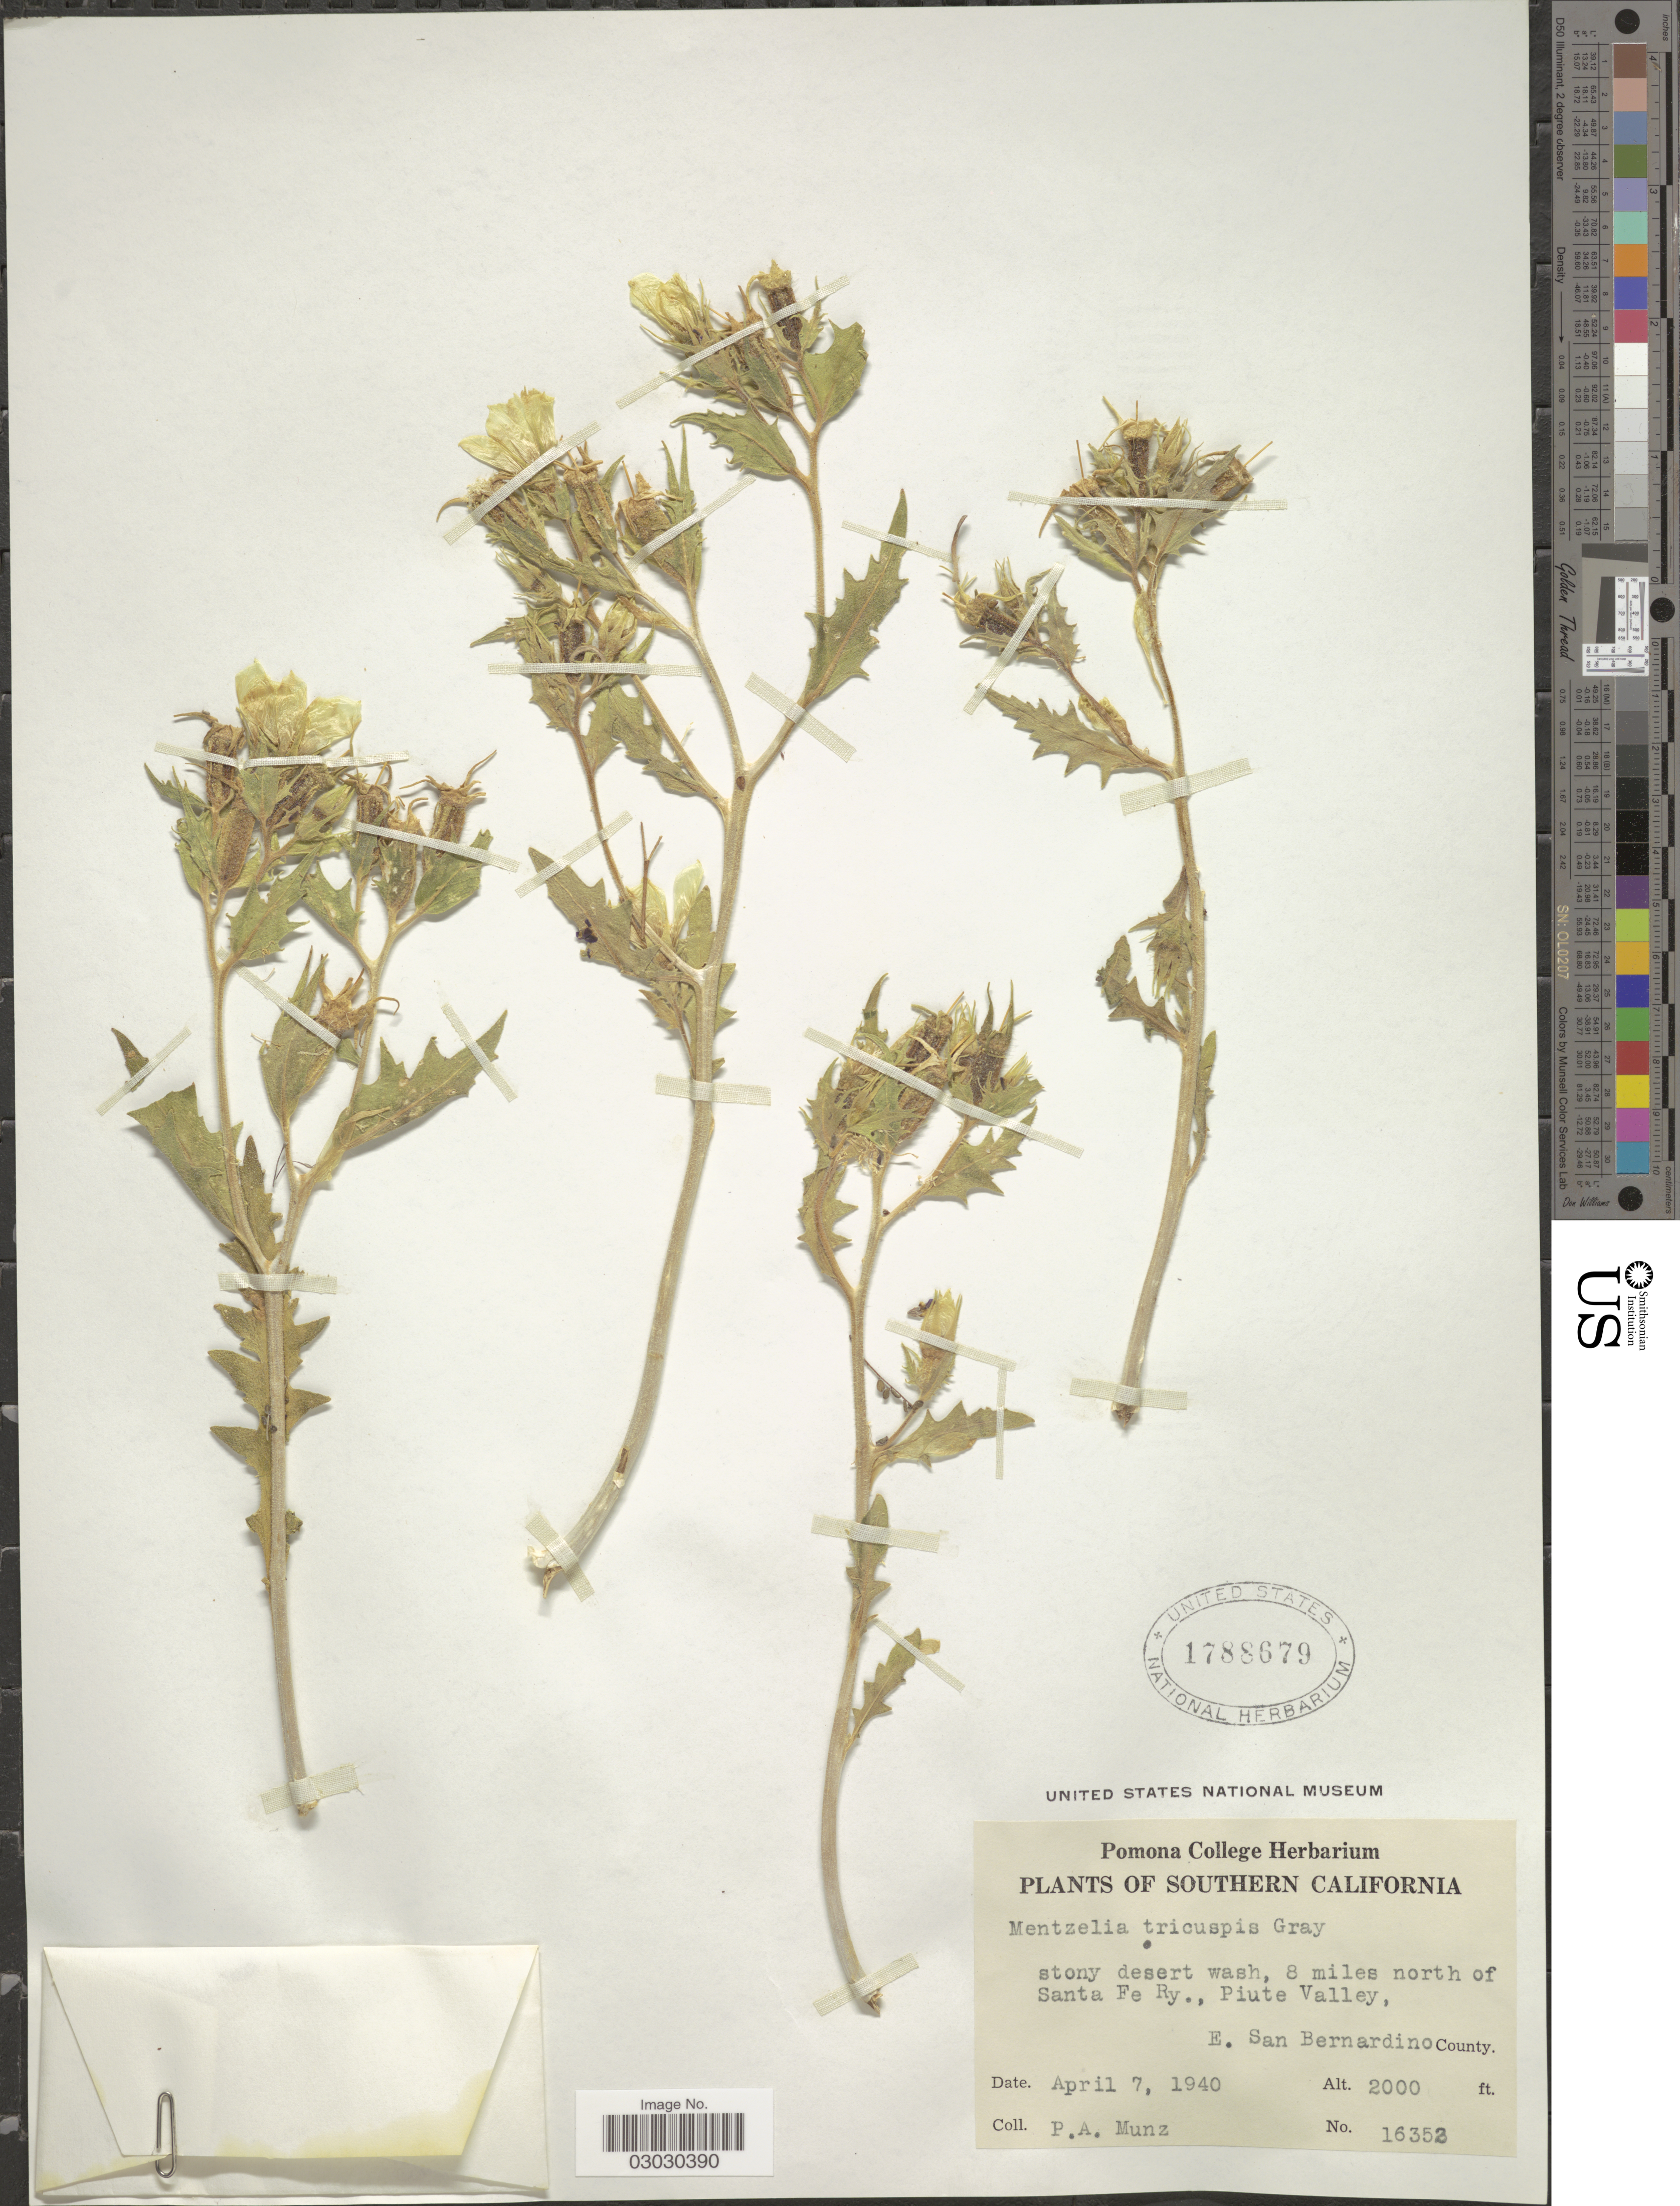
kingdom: Plantae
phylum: Tracheophyta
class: Magnoliopsida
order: Cornales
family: Loasaceae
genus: Mentzelia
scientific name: Mentzelia tricuspis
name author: A. Gray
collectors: P. A. Munz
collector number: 16352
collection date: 1940-04-07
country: United States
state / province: California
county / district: San Bernardino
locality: Southern California. Stony desert wash, 8 miles north of Santa Fe Ry., Piute Valley, E. San Bernardino County.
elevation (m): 610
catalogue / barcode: US 1788679